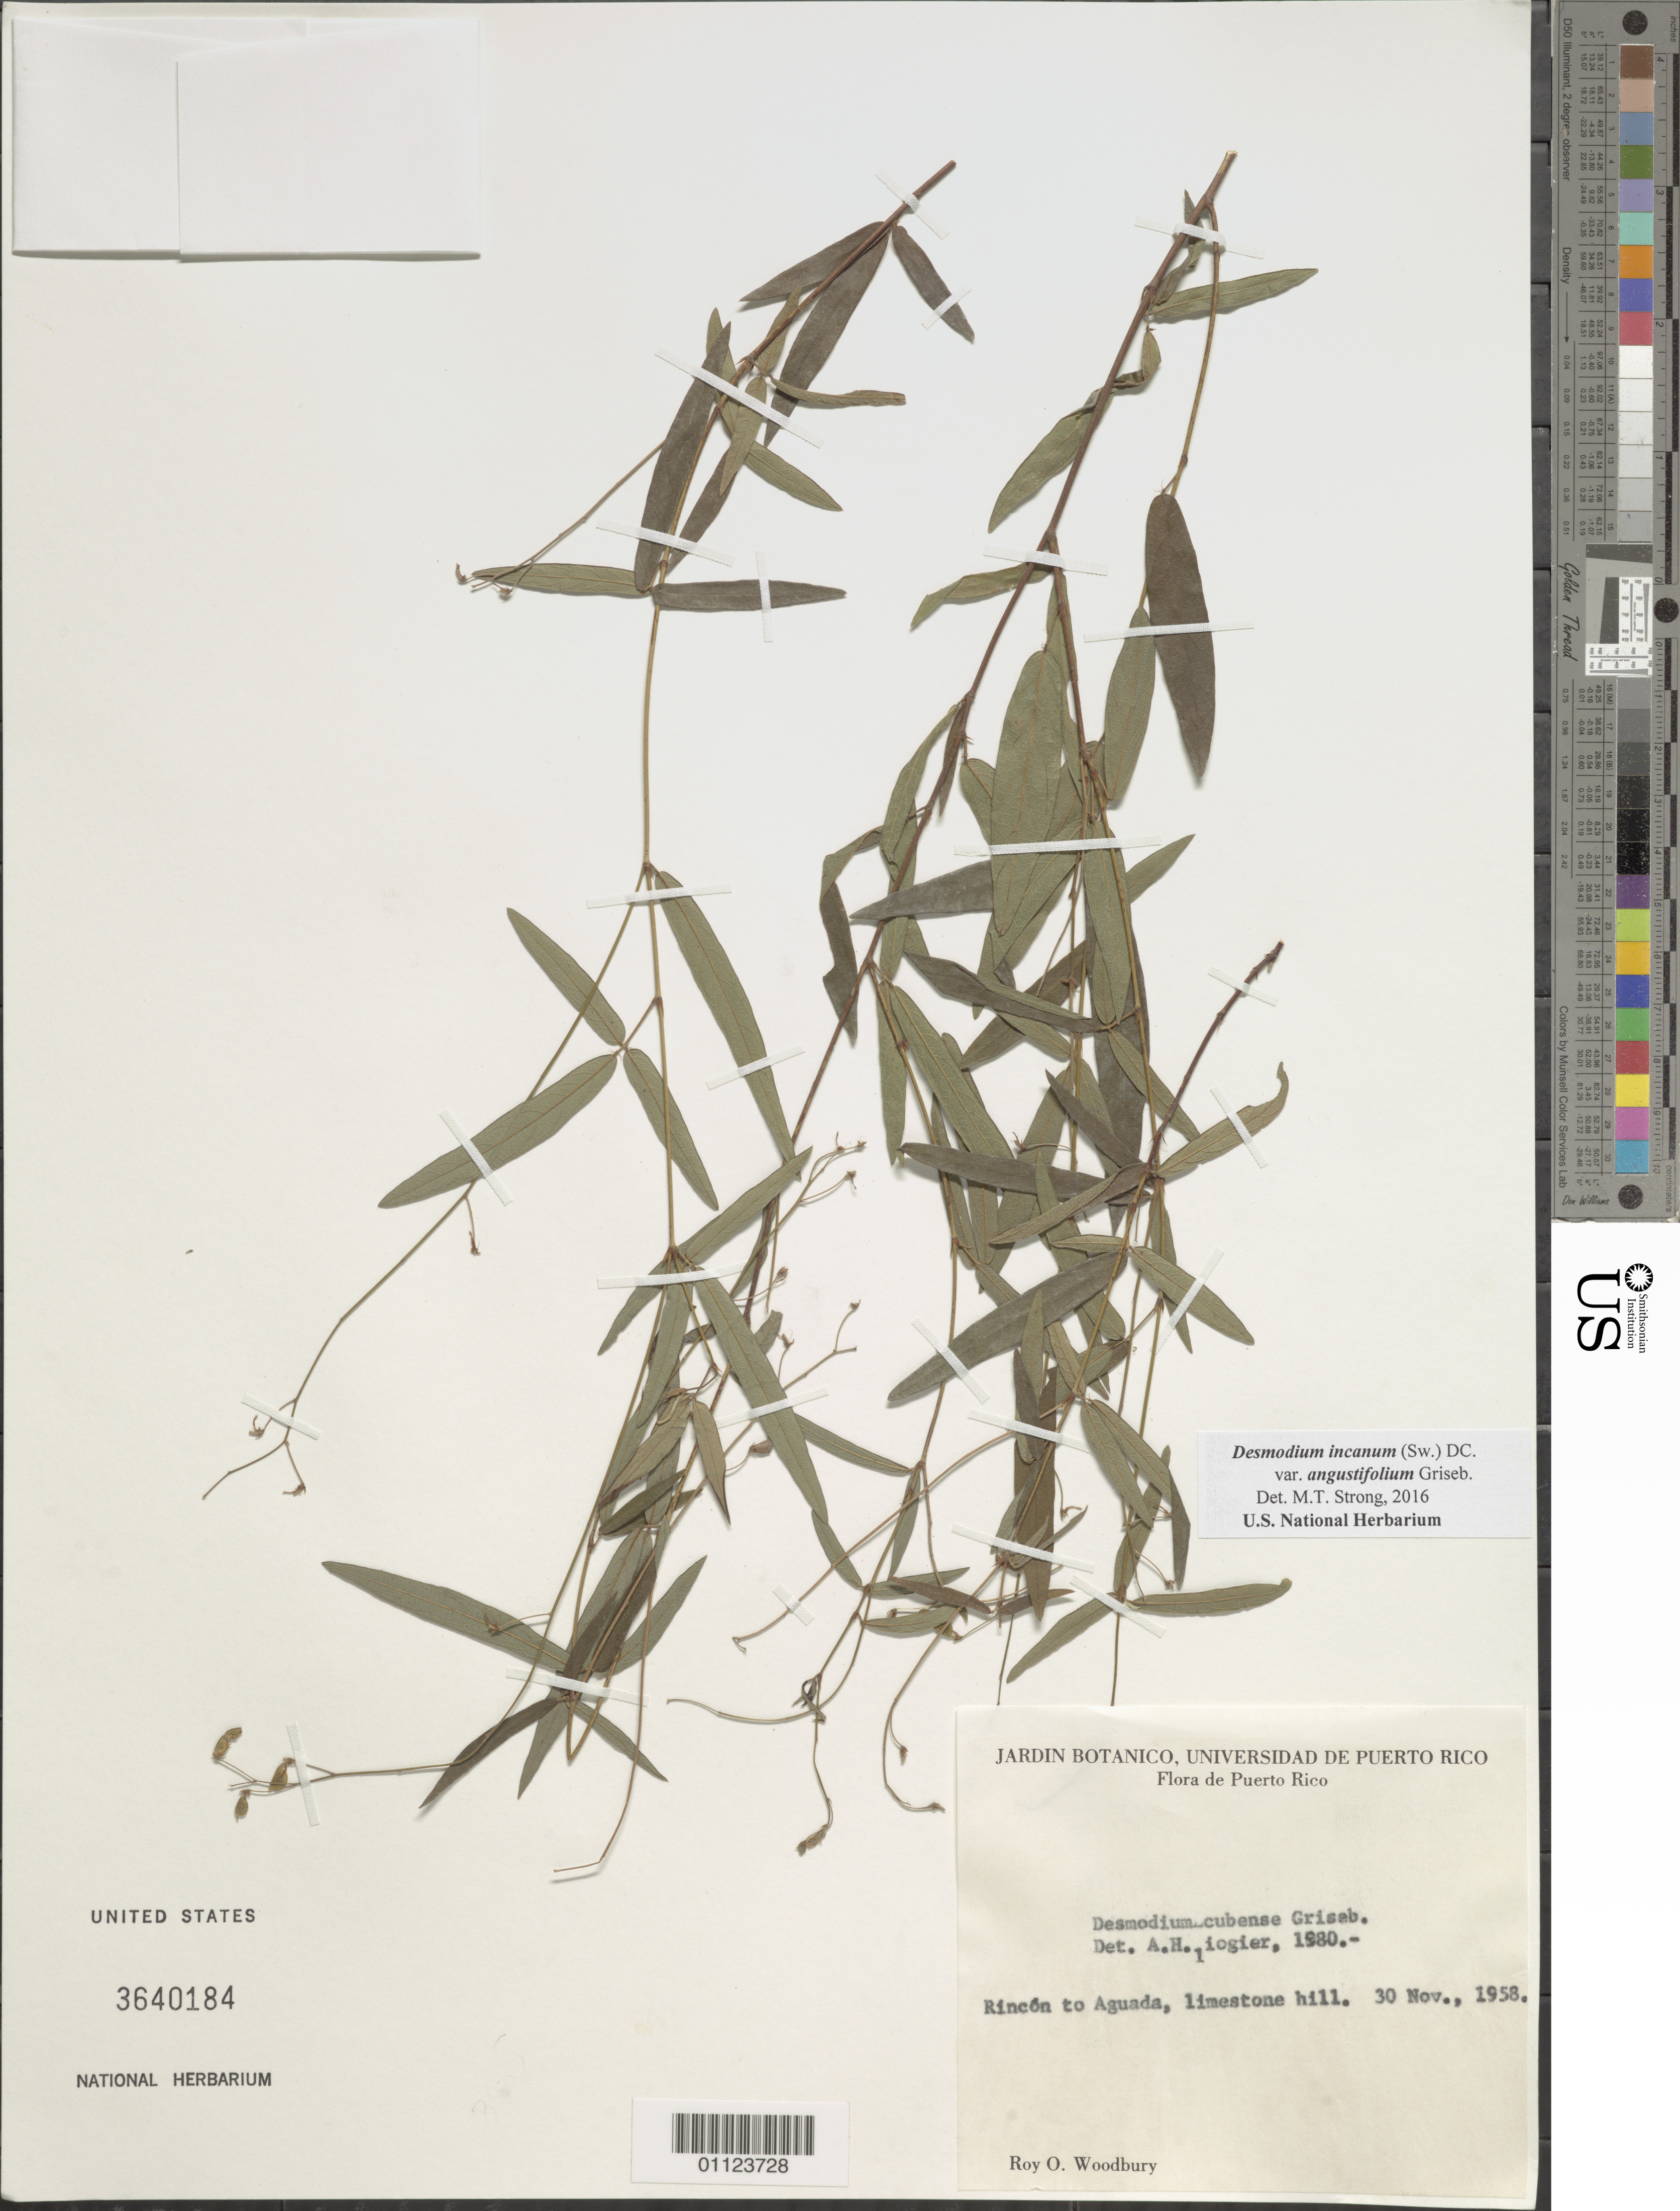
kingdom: Plantae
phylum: Tracheophyta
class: Magnoliopsida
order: Fabales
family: Fabaceae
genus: Desmodium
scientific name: Desmodium incanum var. angustifolium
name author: (Kunth) Griseb.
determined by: Strong, Mark T., (BOT), Smithsonian Institution - National Museum of Natural History (UNITED STATES)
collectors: R. O. Woodbury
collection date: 1958-11-30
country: Puerto Rico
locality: Rincón to Aguada.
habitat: Limestone hill.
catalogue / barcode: US 3640184